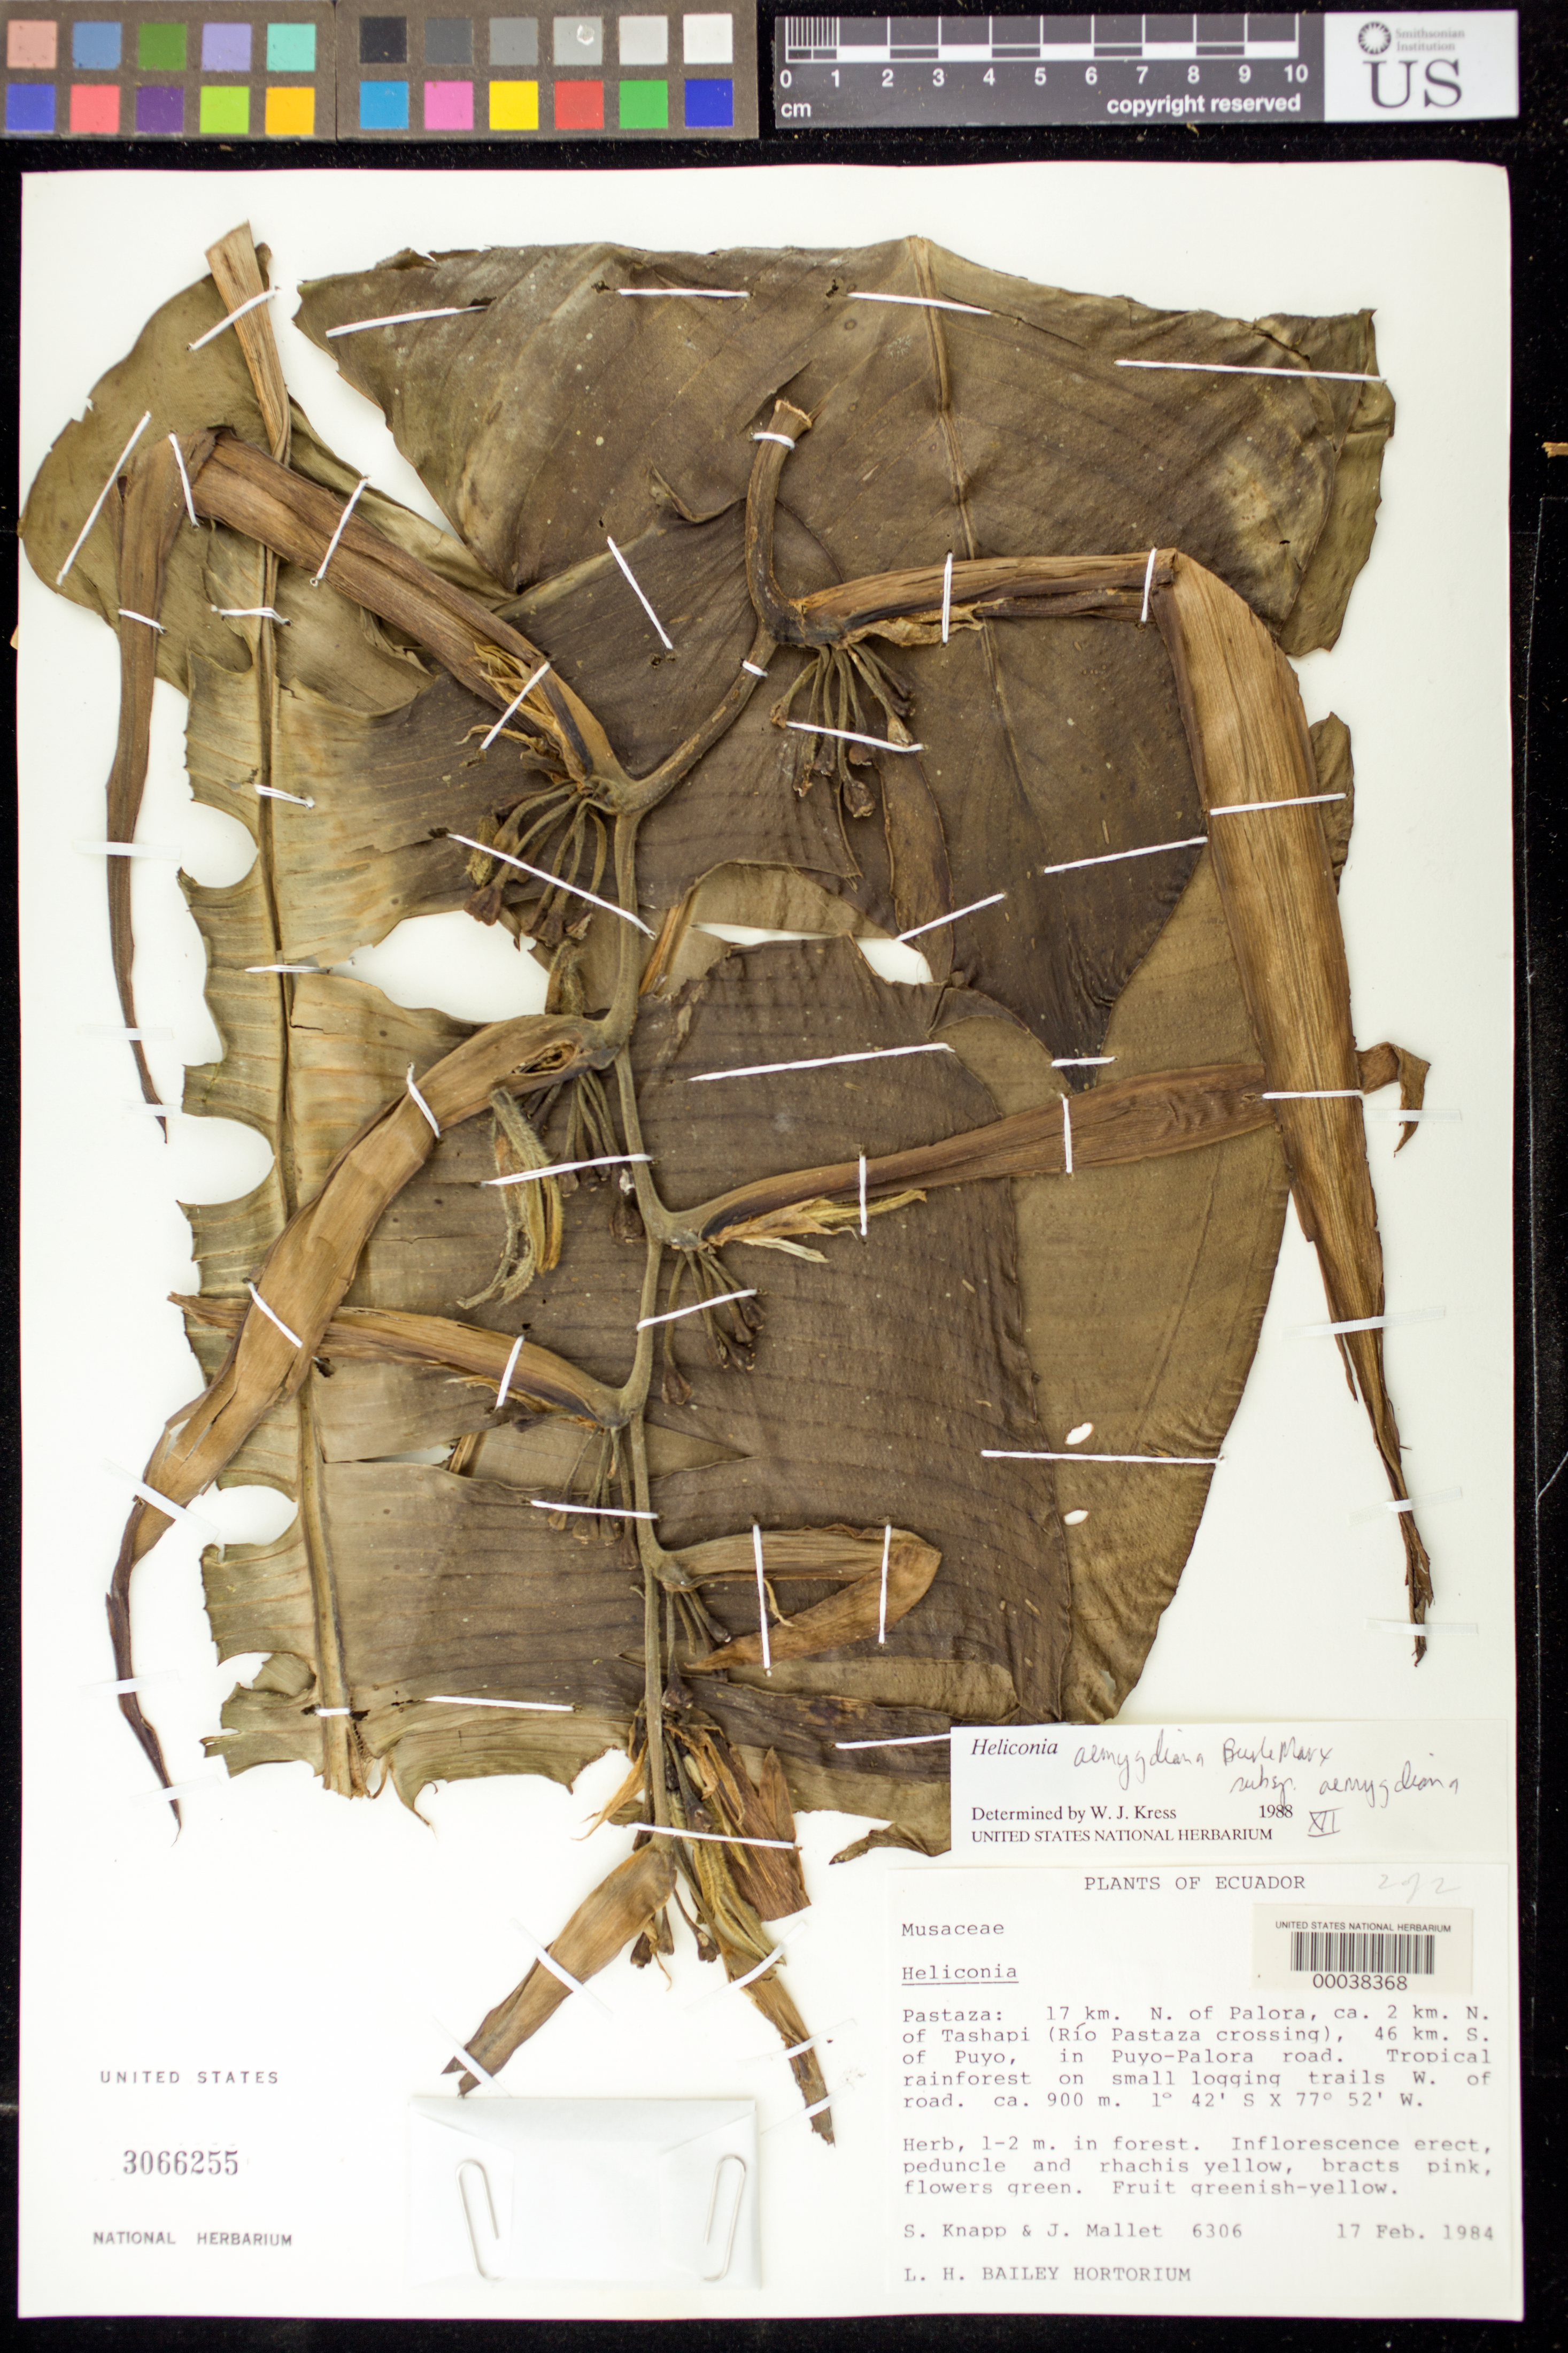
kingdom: Plantae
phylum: Tracheophyta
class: Liliopsida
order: Zingiberales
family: Heliconiaceae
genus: Heliconia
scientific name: Heliconia aemygdiana subsp. aemygdiana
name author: Burle-Marx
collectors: S. Knapp & J. Mallet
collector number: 6306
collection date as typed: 17 Feb 1984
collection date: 1984-02-17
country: Ecuador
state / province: Pastaza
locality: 17 km N of Palora, ca. 2 km N of tashapi (Rio pastaza crossing), 46 km S of Puyo, logging Trails W of Puyo-Palora road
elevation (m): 900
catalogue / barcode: US 3066255